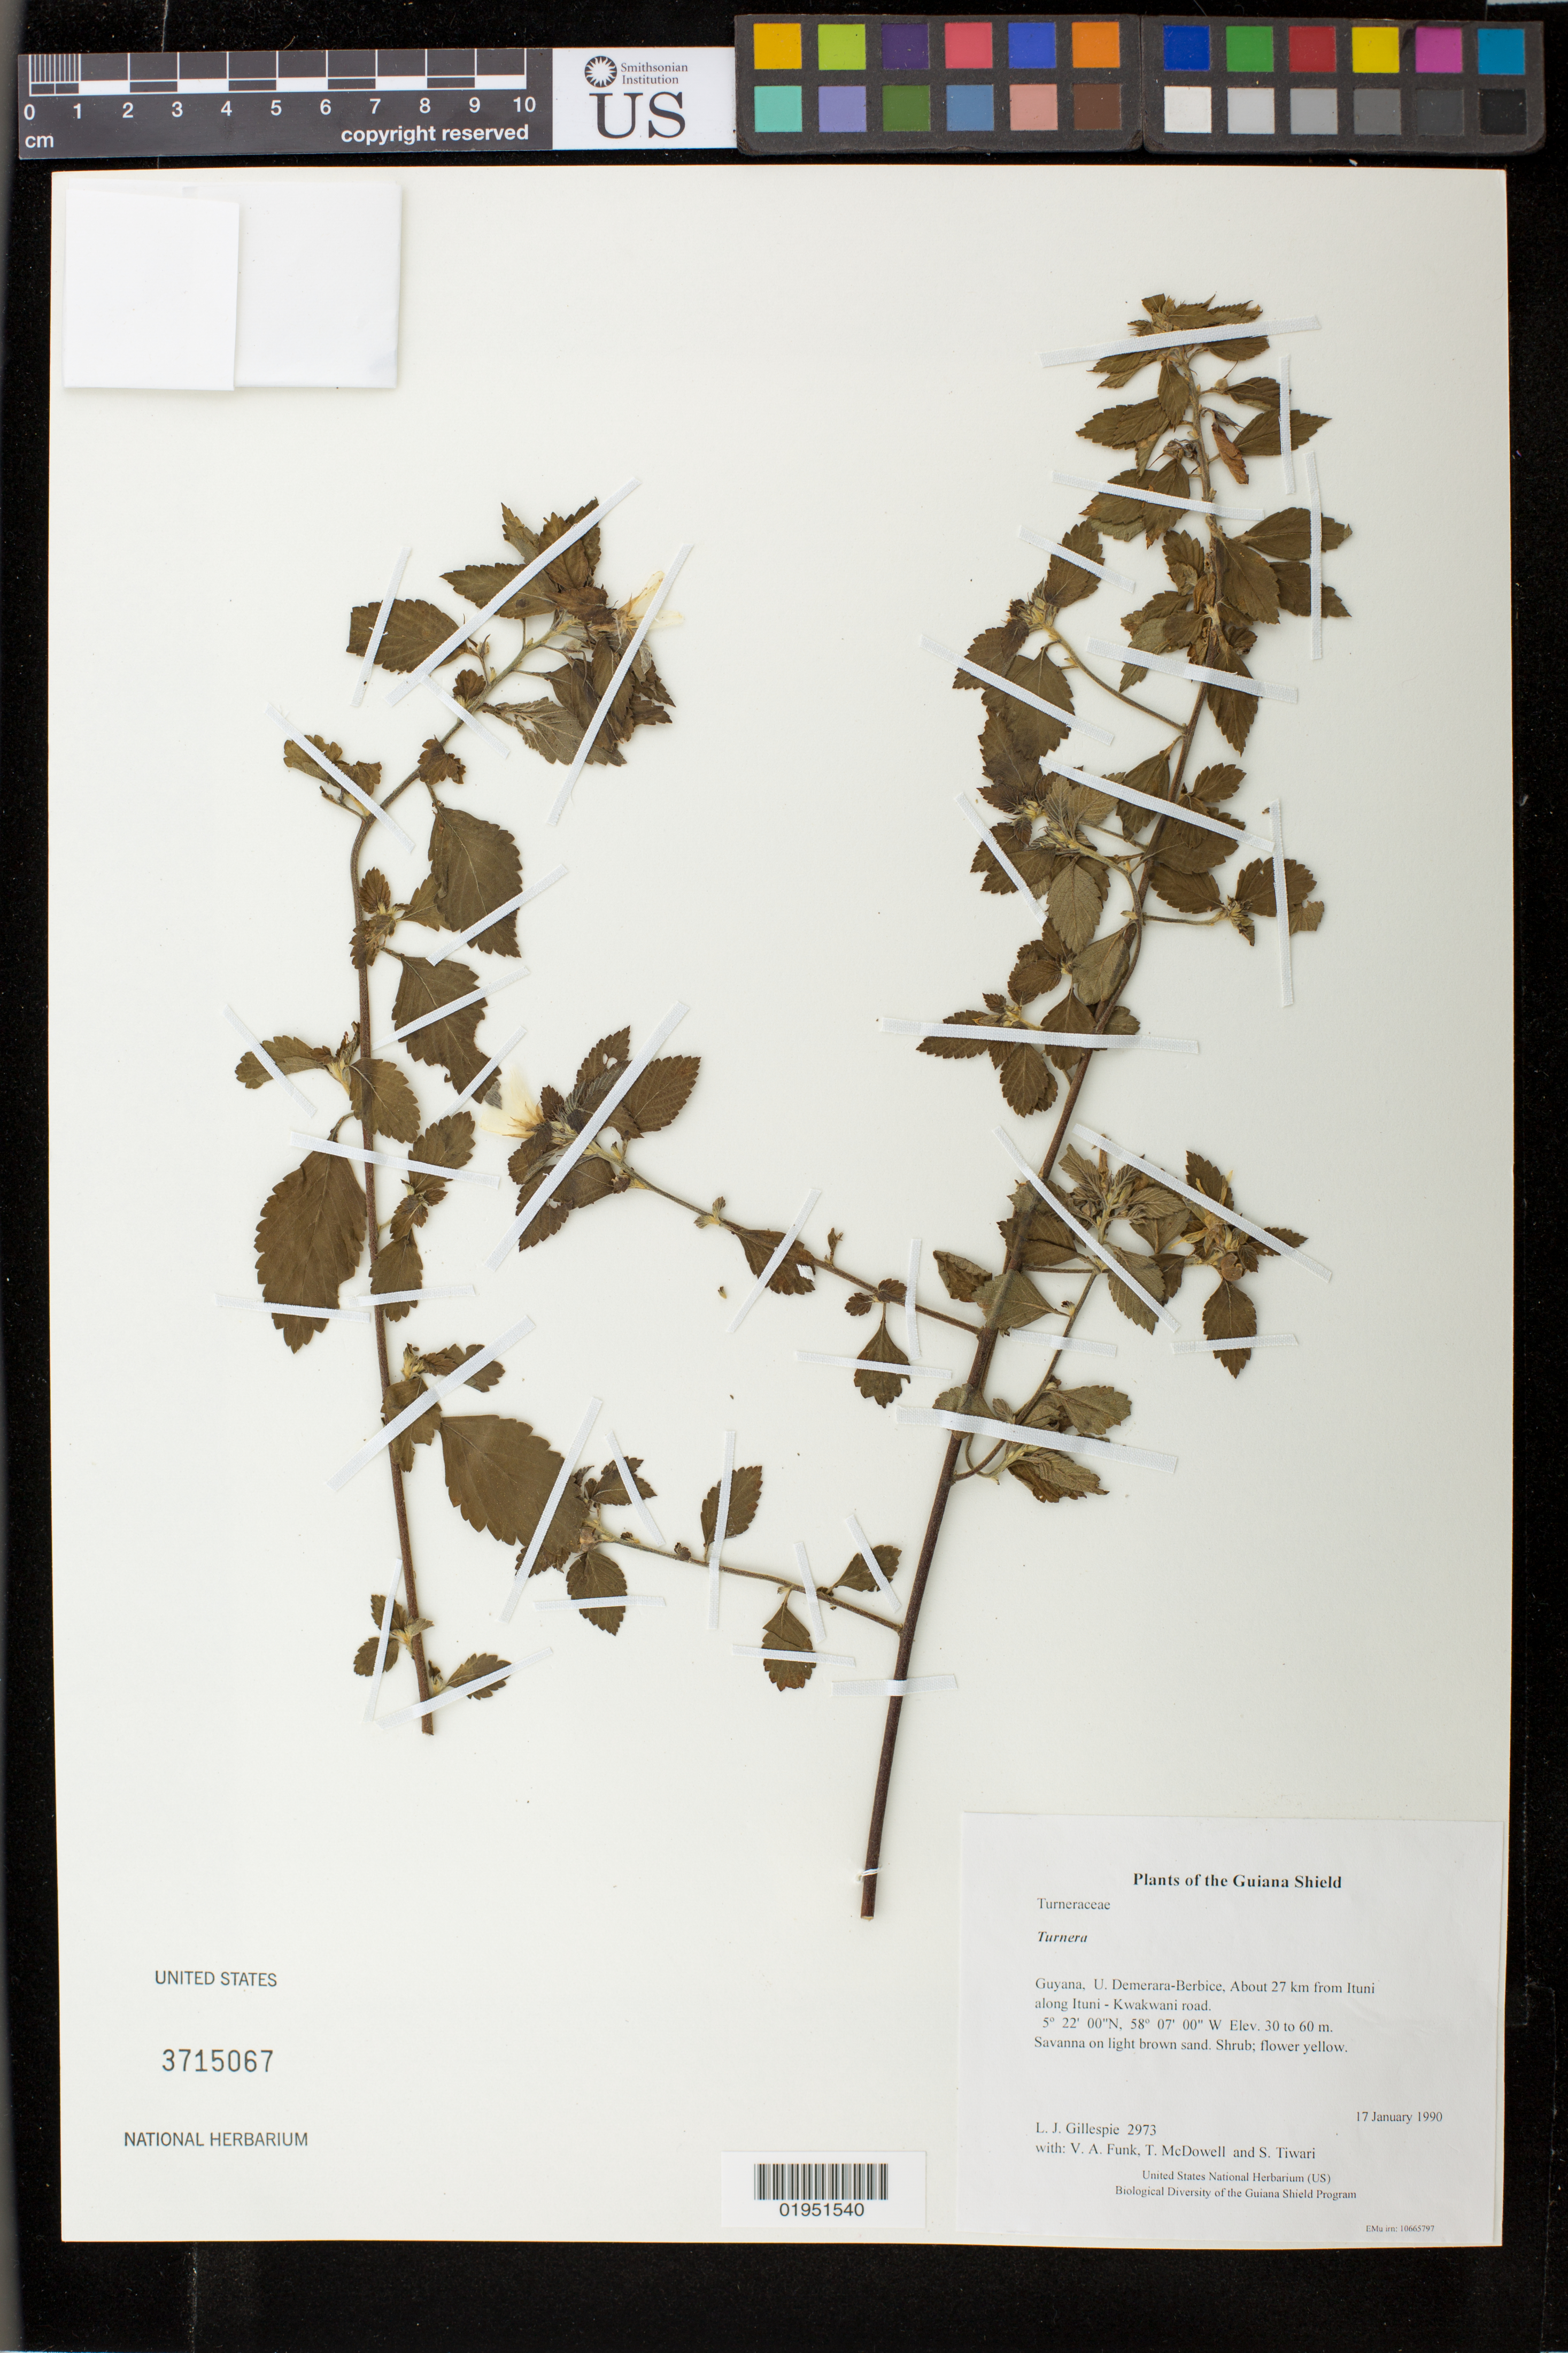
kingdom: Plantae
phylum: Tracheophyta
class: Magnoliopsida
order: Malpighiales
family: Turneraceae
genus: Turnera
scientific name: Turnera sp.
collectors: L. J. Gillespie, V. Funk, T. McDowell & S. Tiwari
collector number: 2973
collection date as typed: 17 January 1990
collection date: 1990-01-17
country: Guyana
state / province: U. Demerara-Berbice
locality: About 27 km from Ituni along Ituni - Kwakwani road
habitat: Savanna on light brown sand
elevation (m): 30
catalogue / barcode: US 3715067